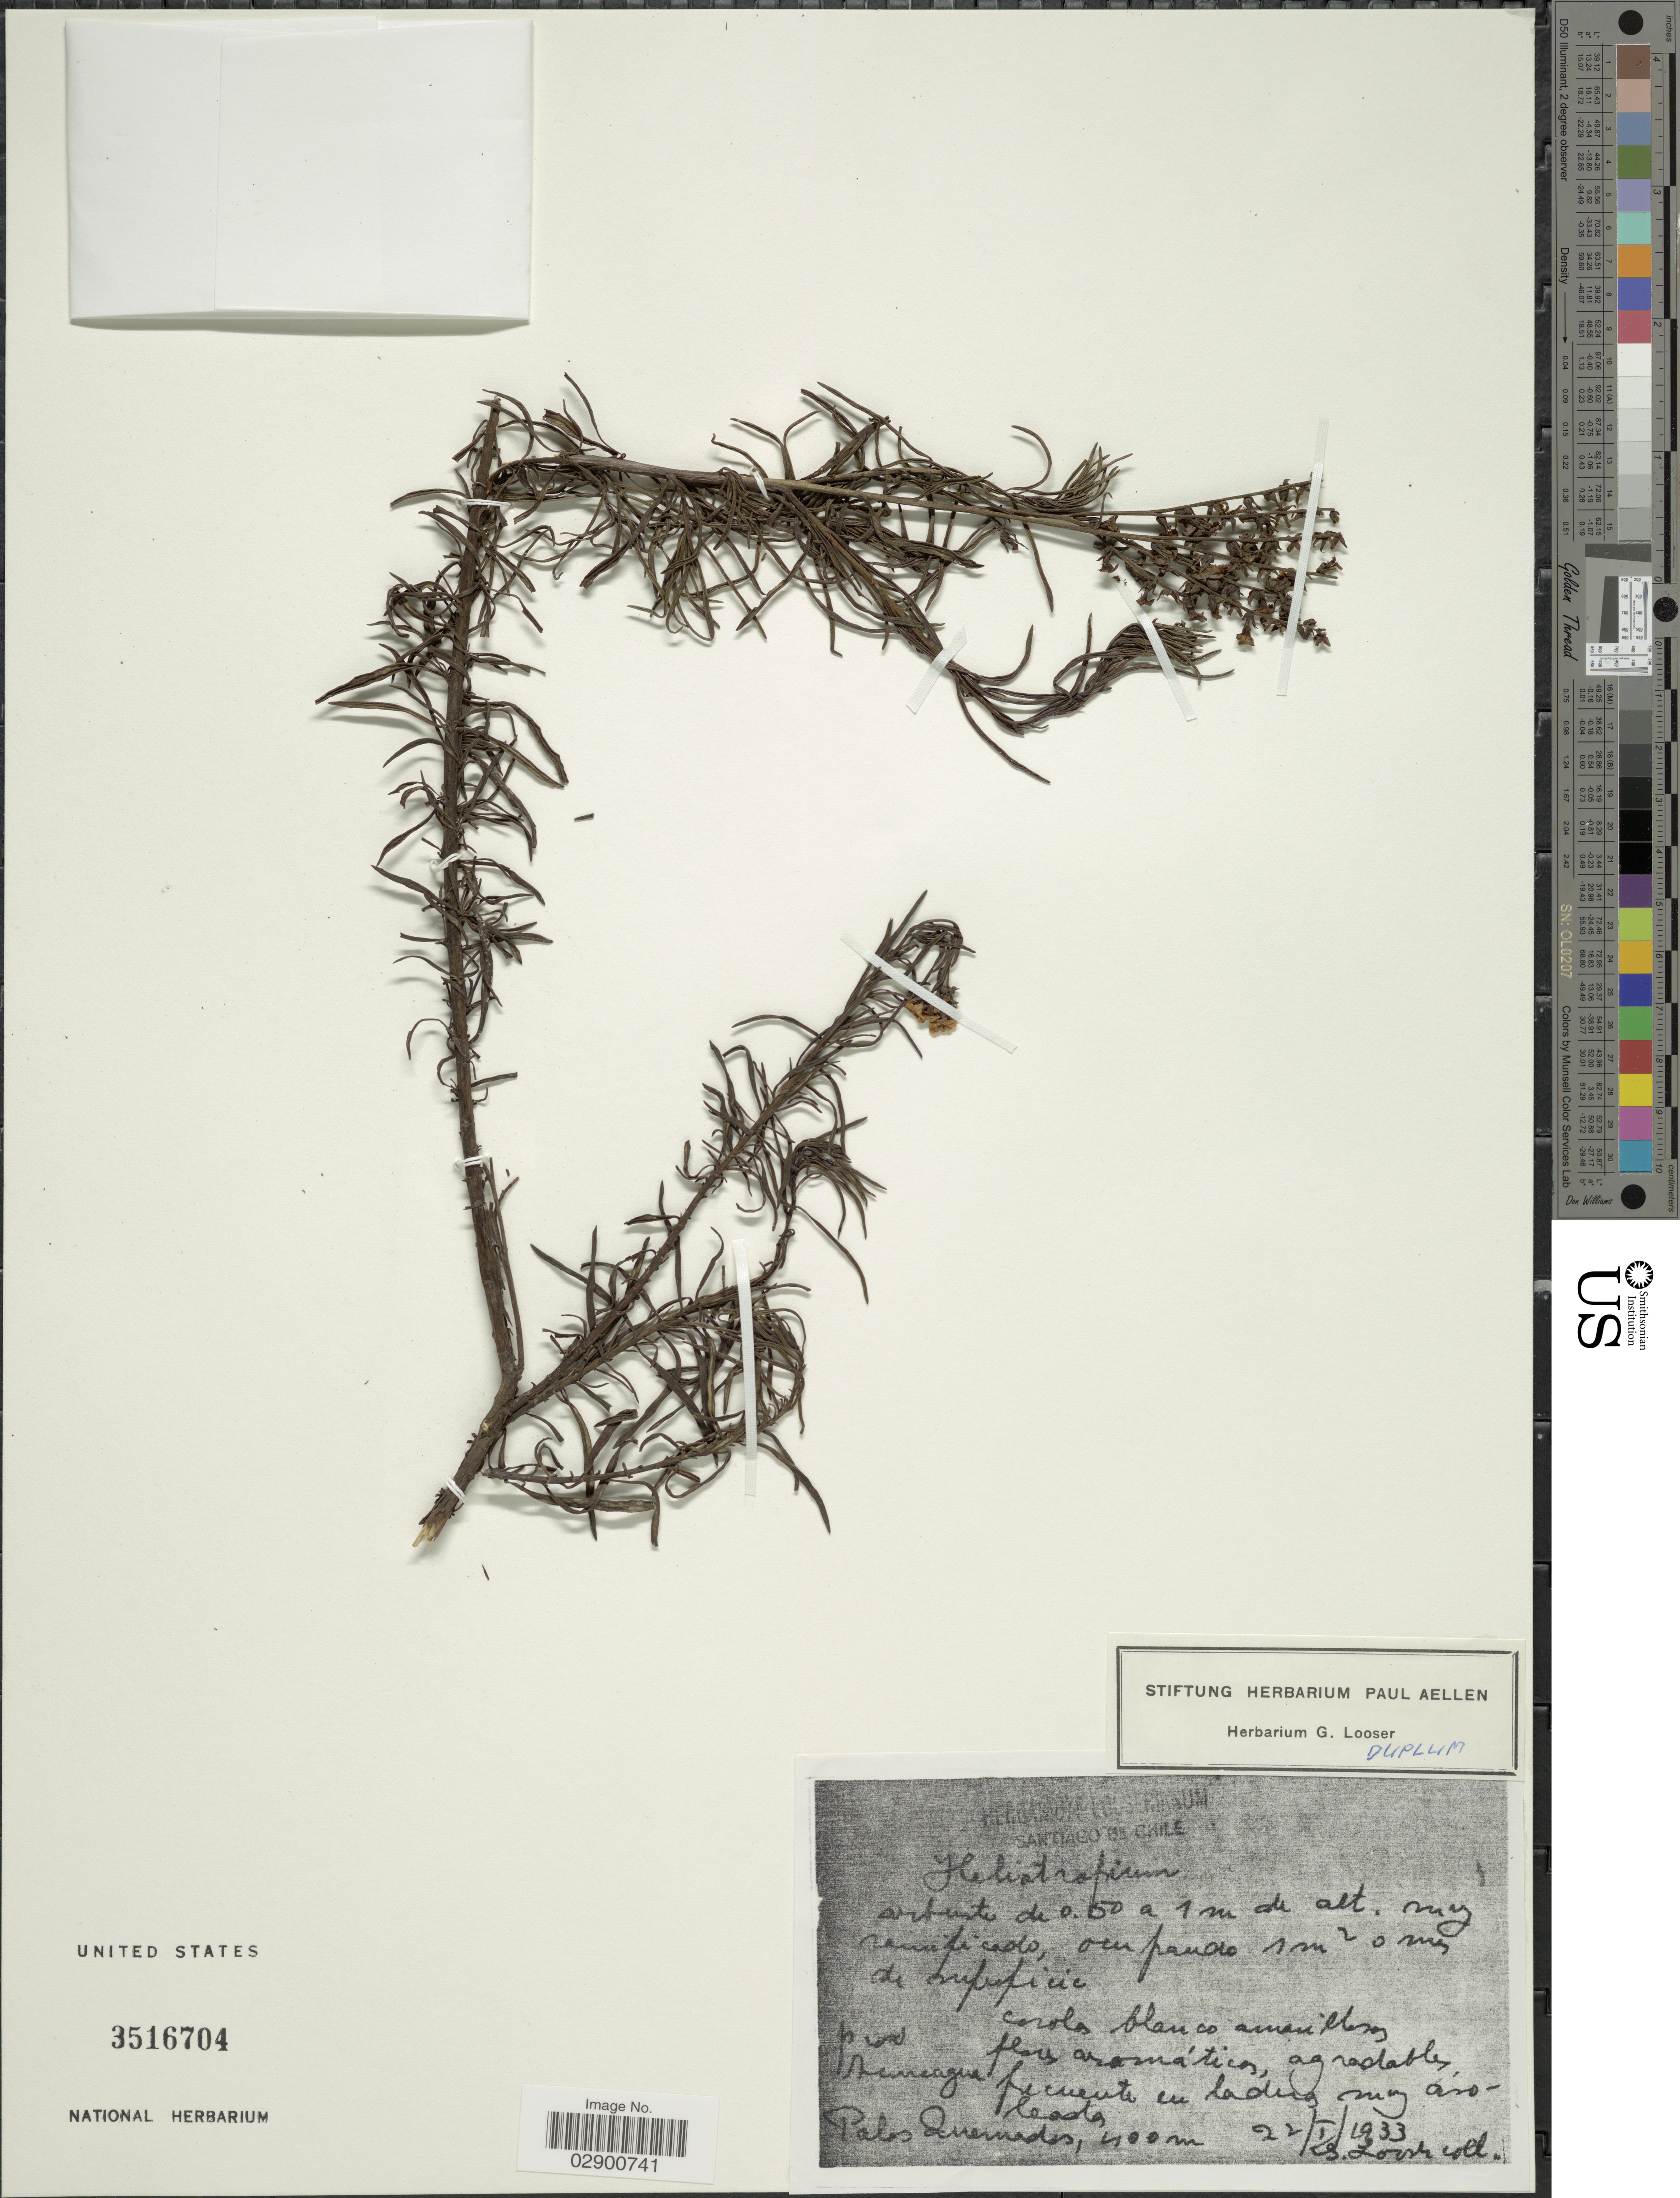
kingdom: Plantae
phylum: Tracheophyta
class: Magnoliopsida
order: Boraginales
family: Heliotropiaceae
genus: Heliotropium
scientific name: Heliotropium sp.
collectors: G. Looser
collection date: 1933-01-22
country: Chile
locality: Palos Quemados.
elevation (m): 400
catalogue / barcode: US 3516704